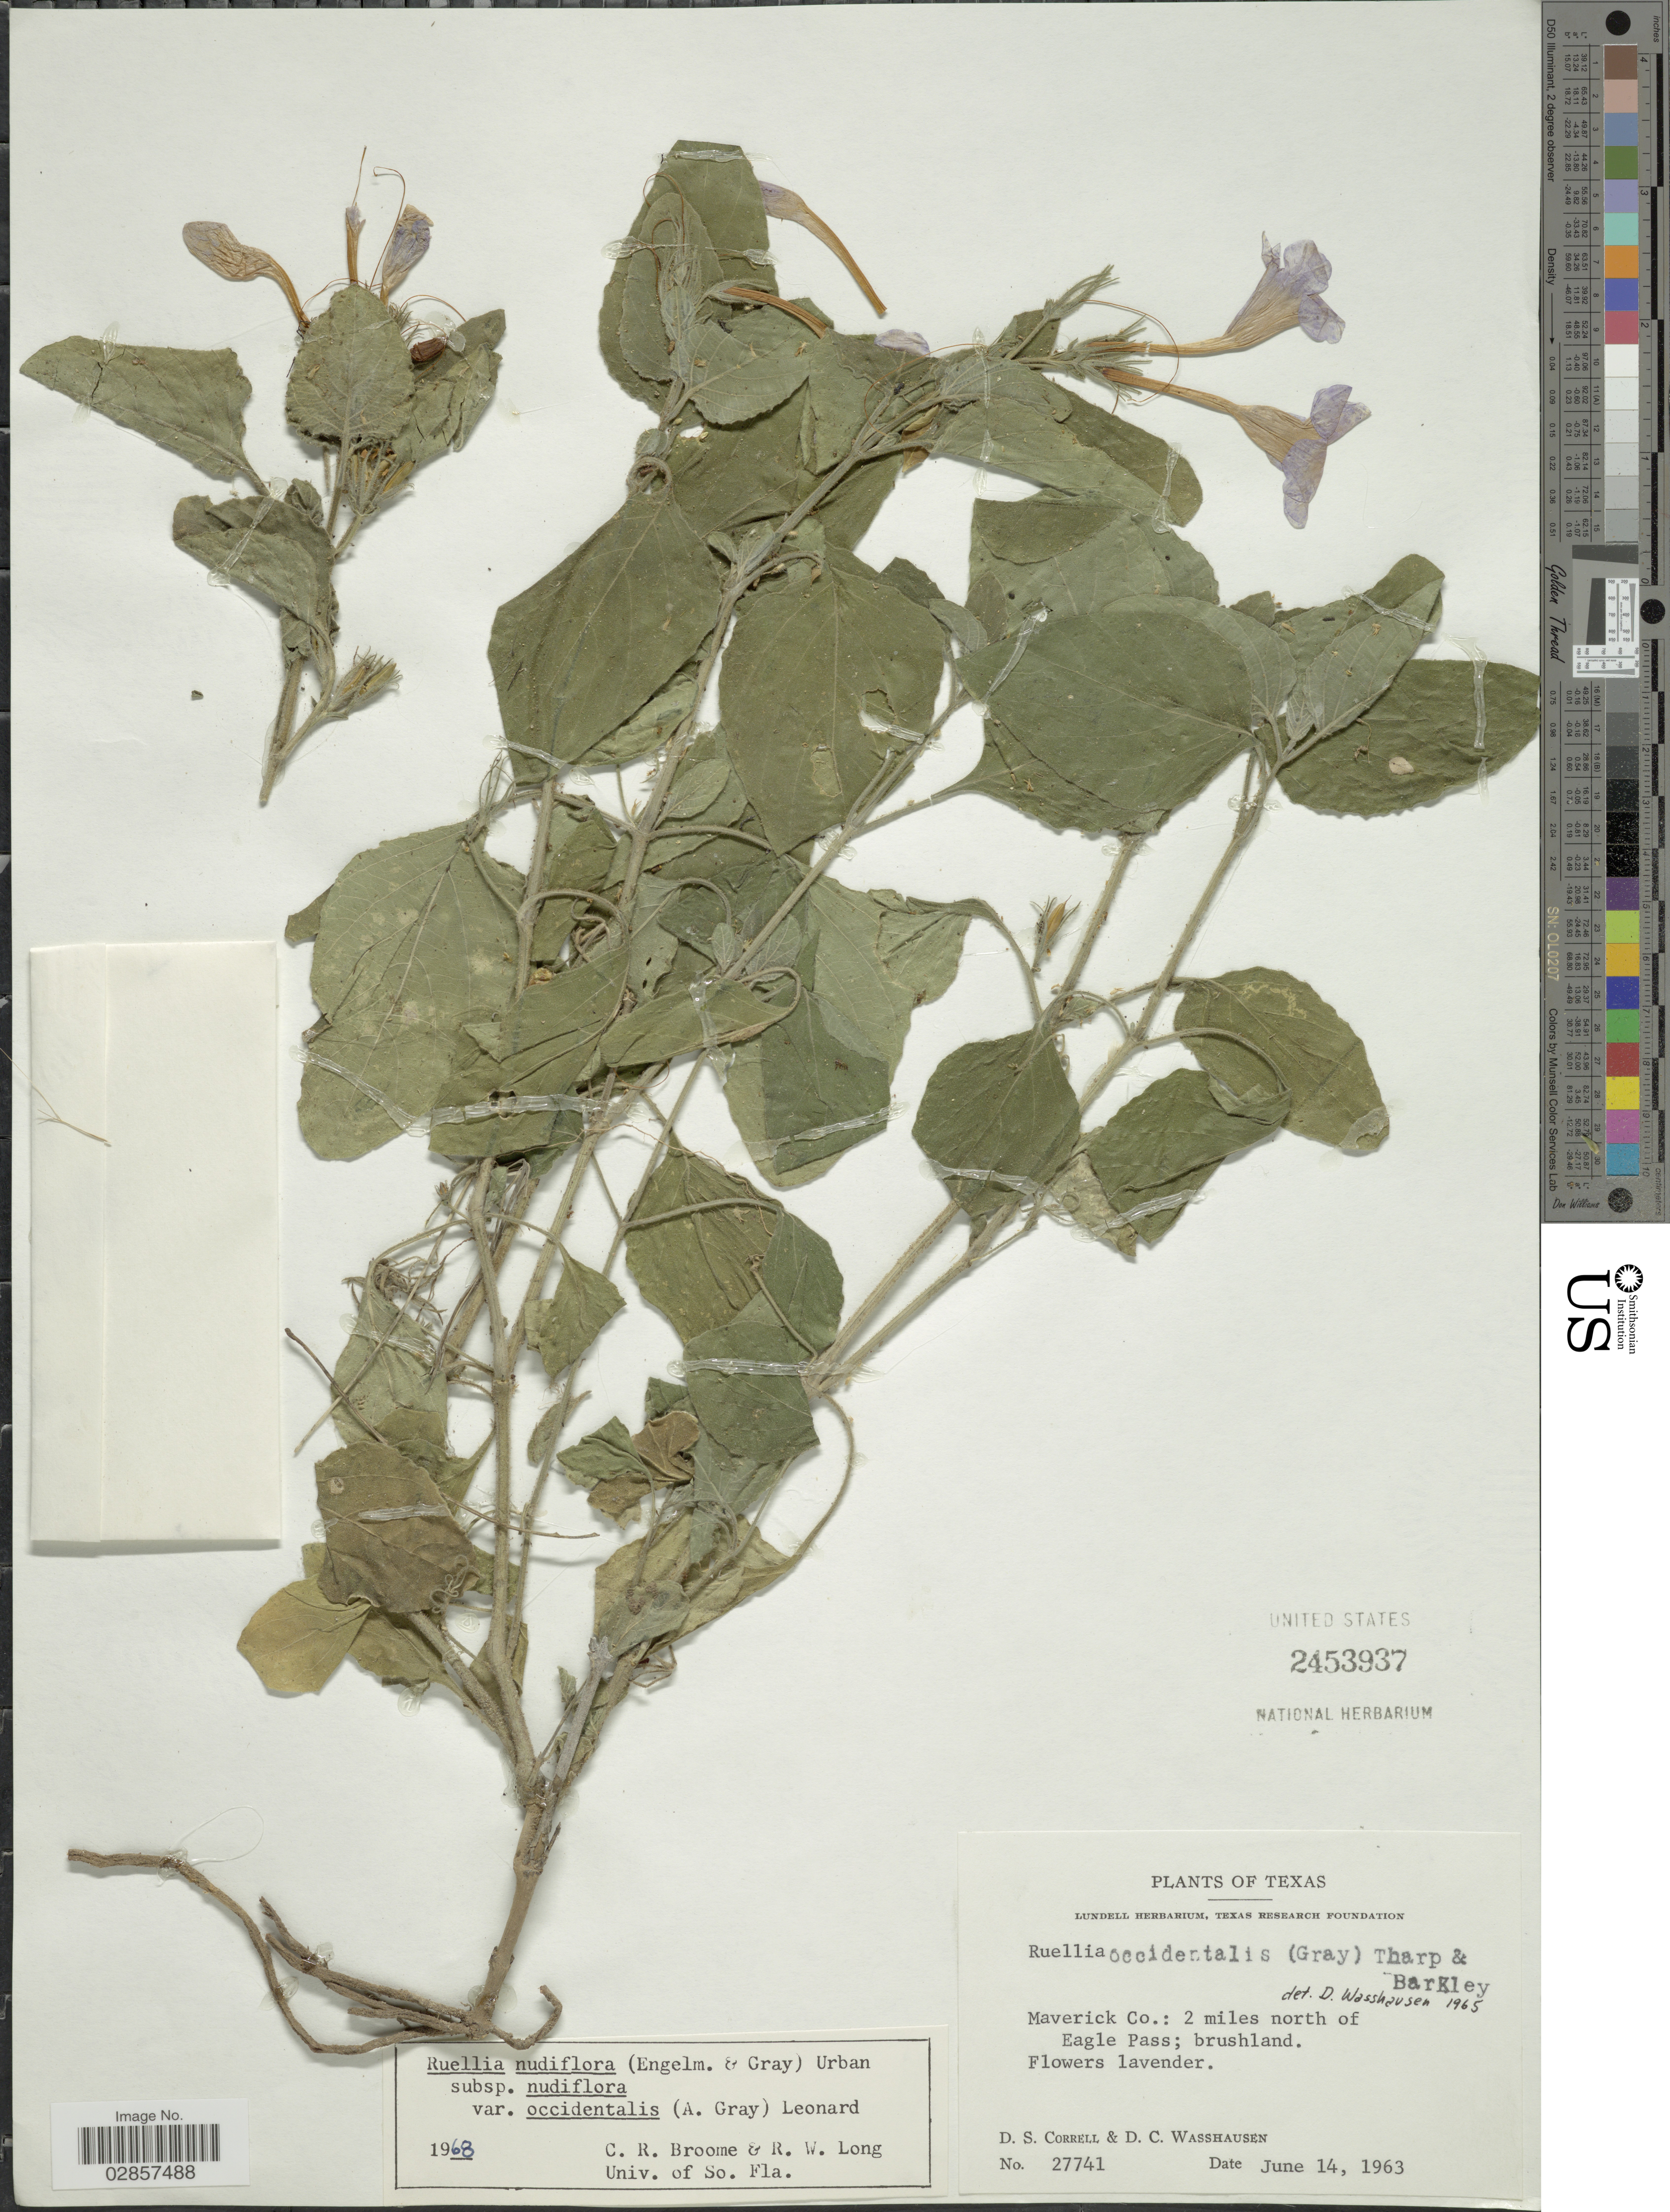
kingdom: Plantae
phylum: Tracheophyta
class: Magnoliopsida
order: Lamiales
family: Acanthaceae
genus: Ruellia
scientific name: Ruellia occidentalis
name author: (A. Gray) Tharp & F.A. Barkley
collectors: D. S. Correll & D. C. Wasshausen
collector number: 27741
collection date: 1963-06-24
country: United States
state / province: Texas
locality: Maverick Co.; 2 miles north of Eagle Pass.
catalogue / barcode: US 2453937